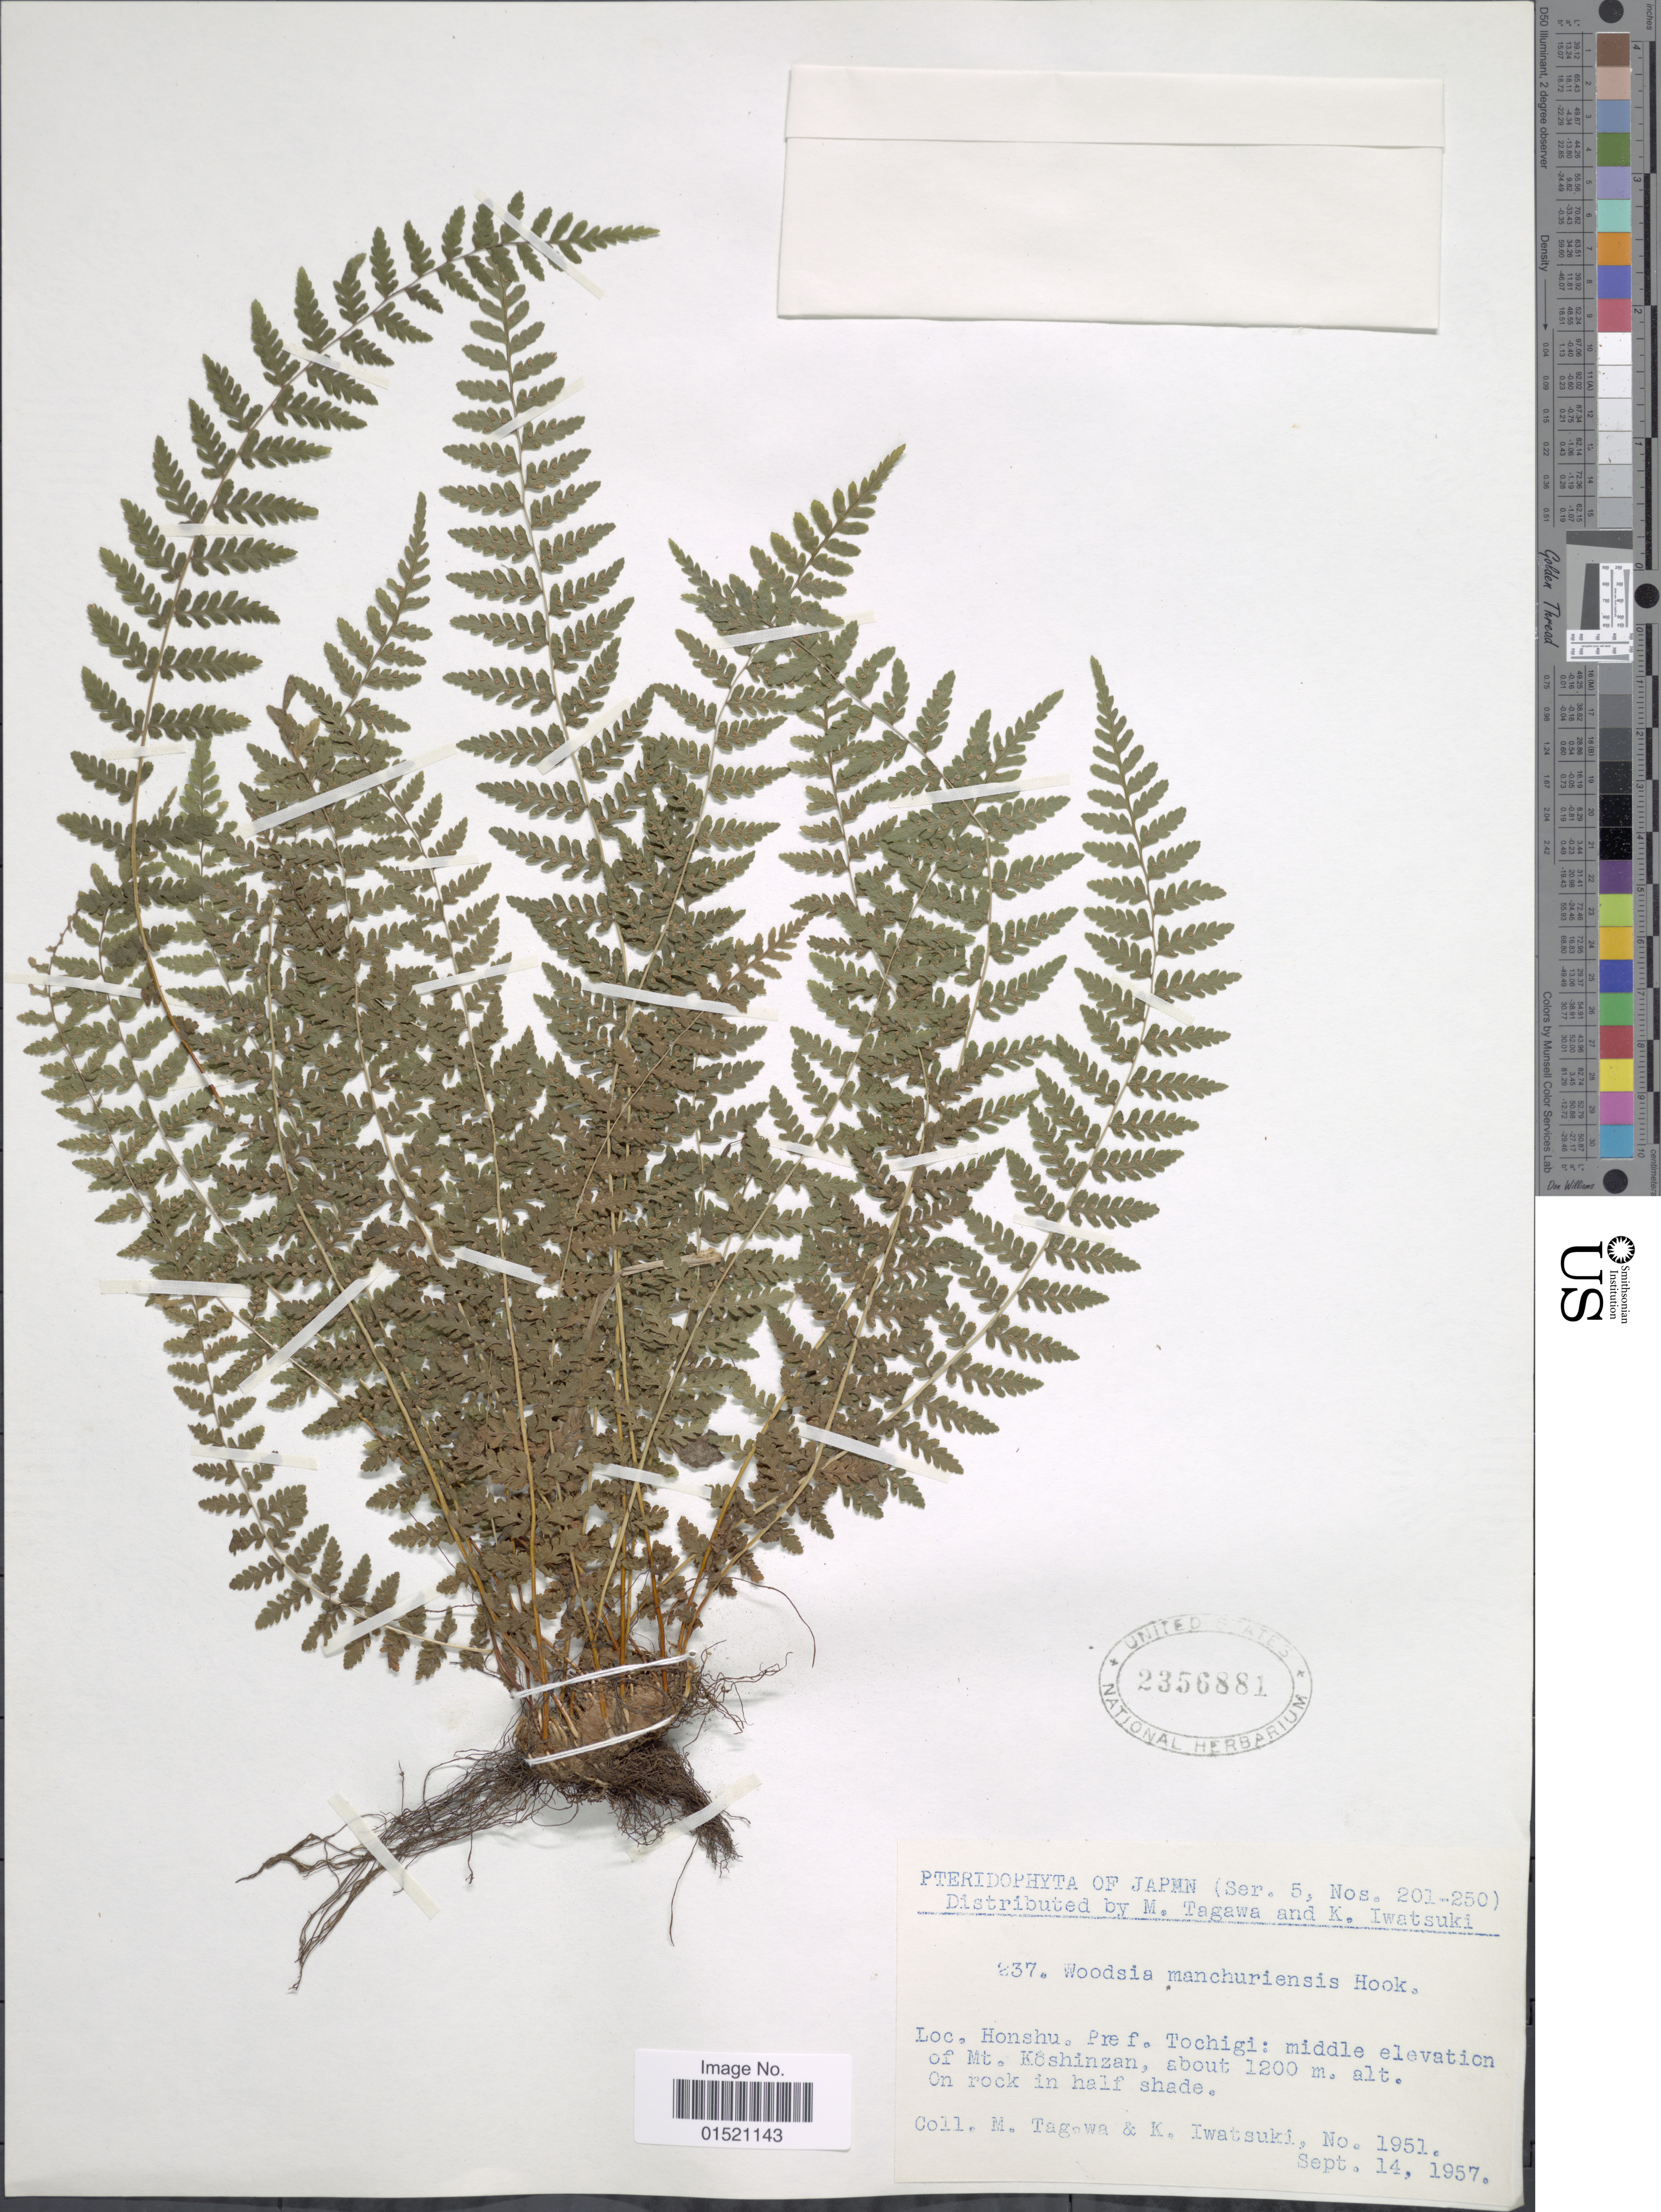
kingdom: Plantae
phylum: Tracheophyta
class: Polypodiopsida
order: Polypodiales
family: Woodsiaceae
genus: Woodsia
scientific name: Woodsia manchuriensis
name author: Hook.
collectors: M. Tagawa & K. Iwatsuki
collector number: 1951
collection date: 1957-09-14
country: Japan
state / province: Totigi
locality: Honshu Pref Tochigo: middle elevation of Mt Kôshinzan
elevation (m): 1200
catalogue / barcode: US 2356881